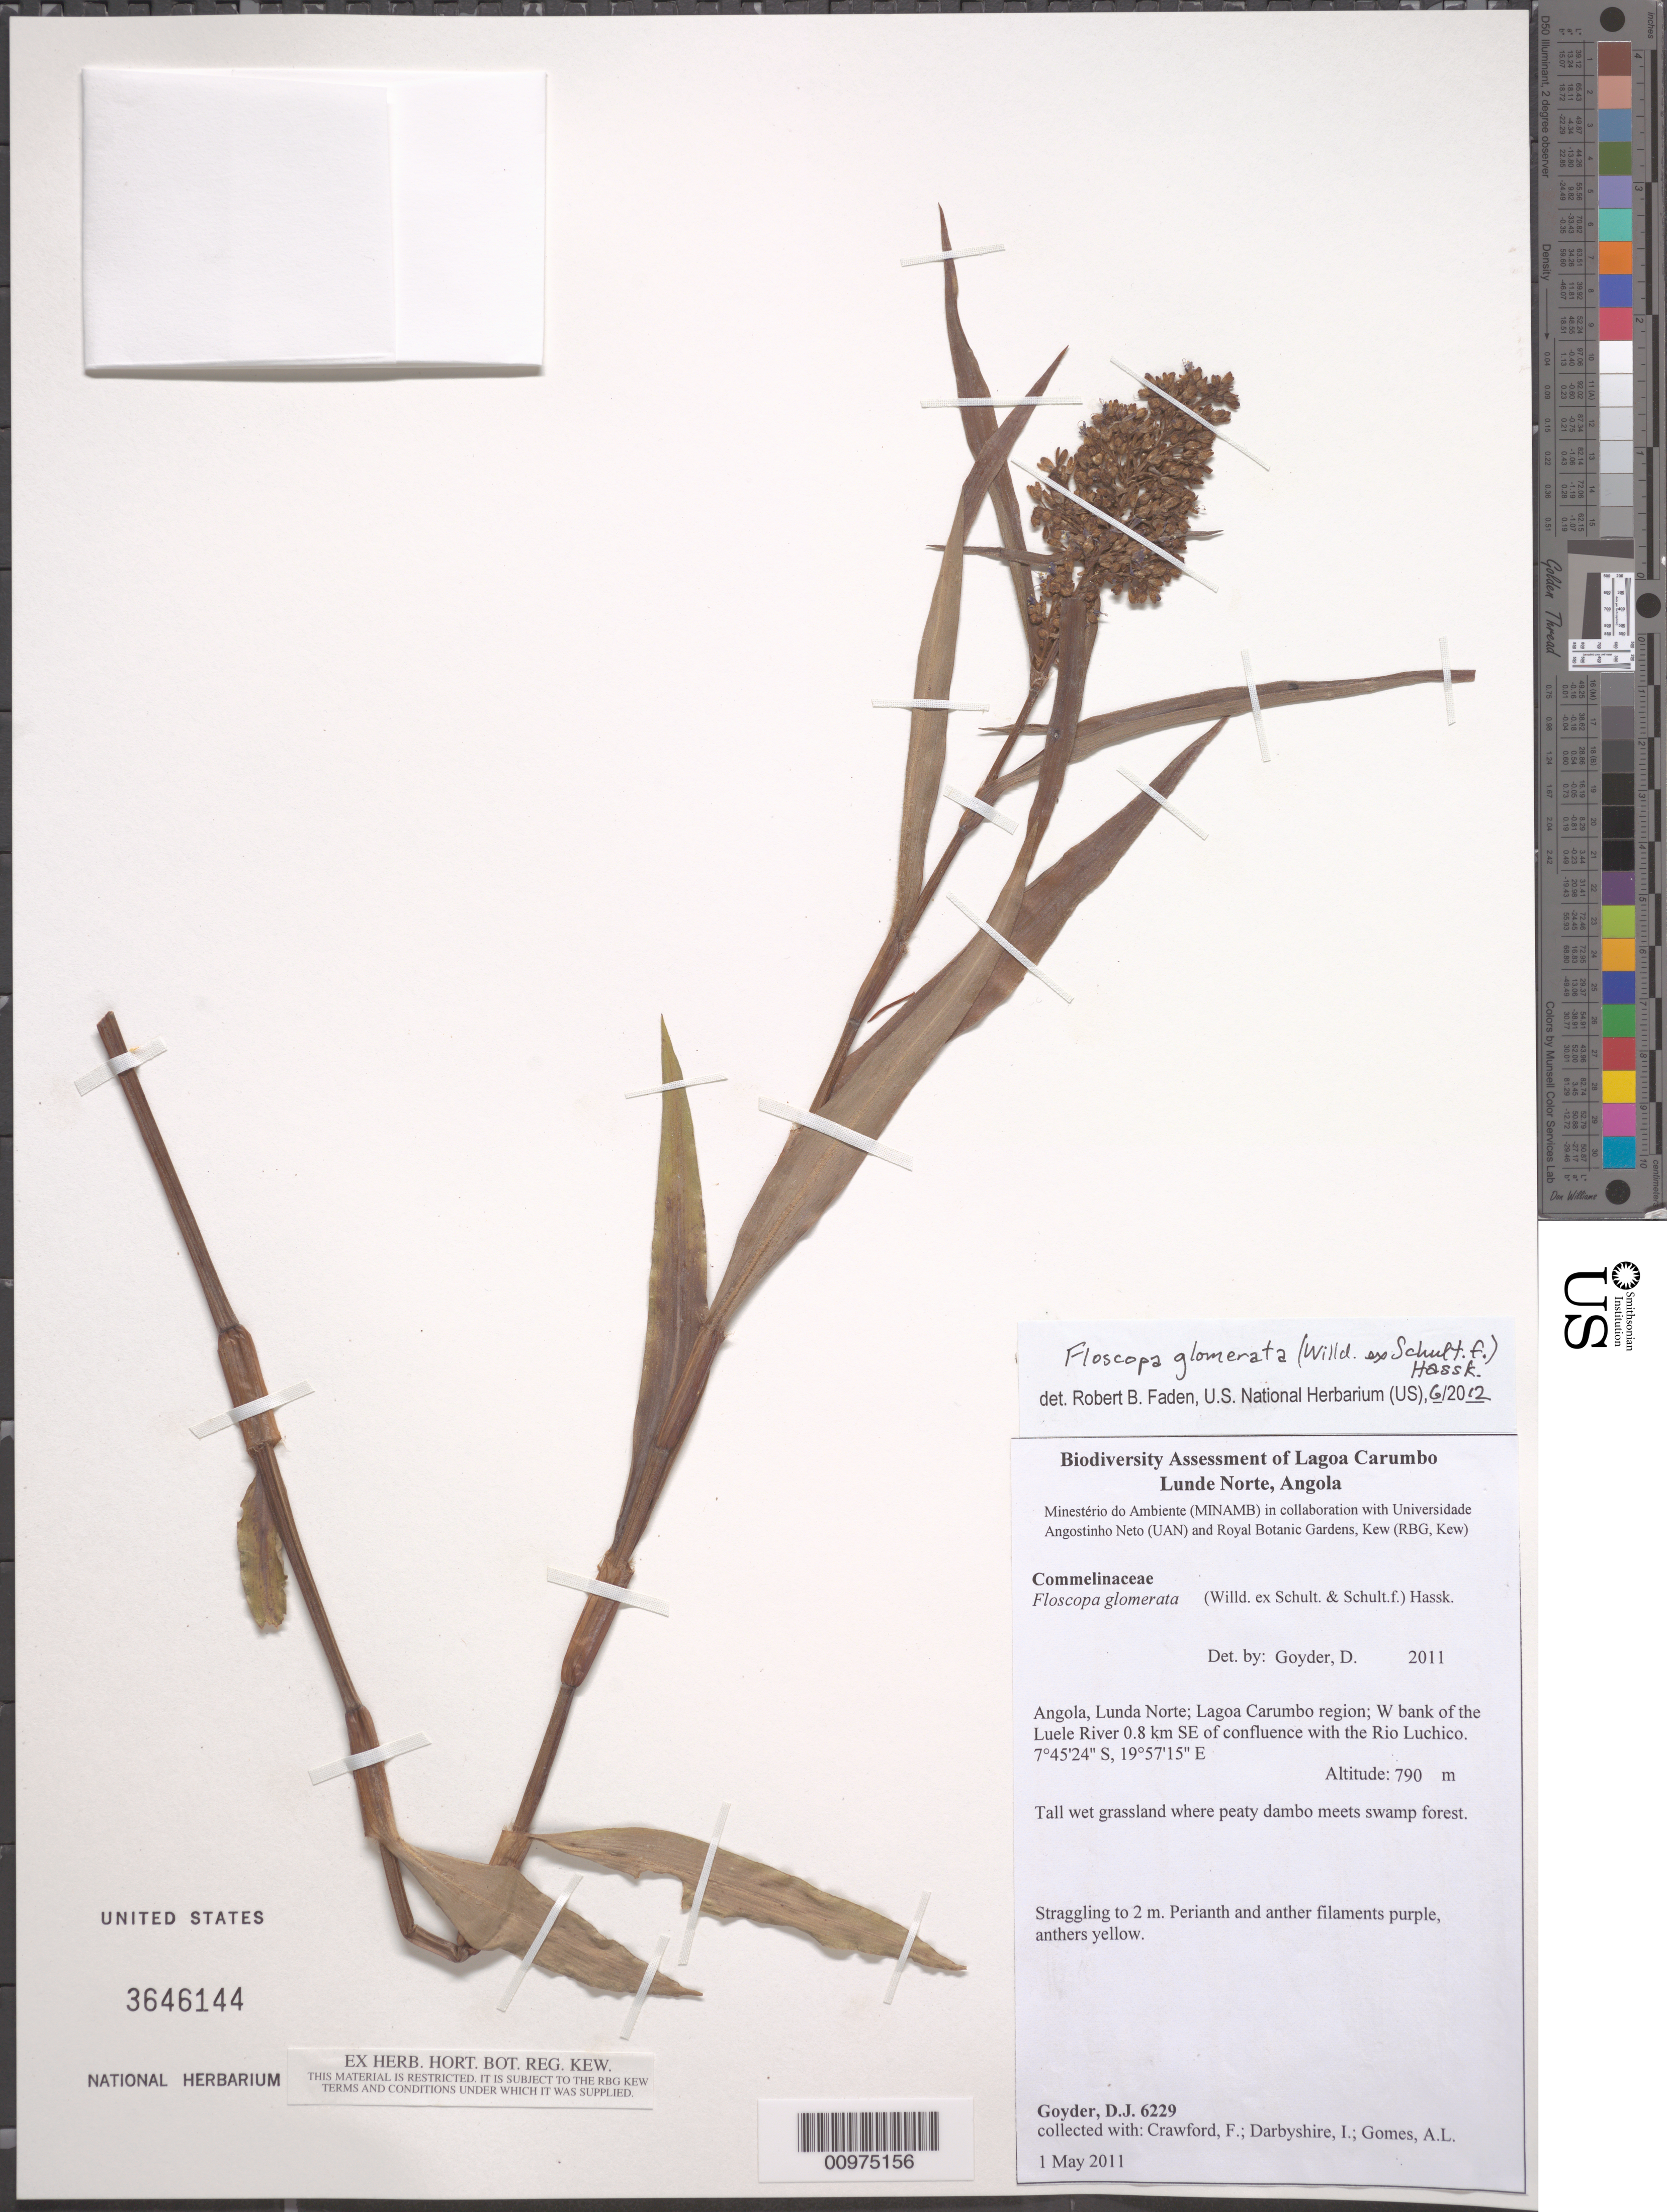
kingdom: Plantae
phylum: Tracheophyta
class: Liliopsida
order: Commelinales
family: Commelinaceae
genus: Floscopa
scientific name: Floscopa glomerata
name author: (Willd. ex Schult. & Schult. f.) Hassk.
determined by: Faden, Robert B., (US), Smithsonian Institution - National Museum of Natural History (UNITED STATES)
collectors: D. Goyder, F. Crawford, I. Darbyshire & A. L. Gomes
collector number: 6229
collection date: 2011-05-01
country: Angola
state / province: Lunda Norte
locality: Lagoa Carumbo region; W bank of the Luele River 0.8 km SE of confluence with the Rio Luchico.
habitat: Tall wet grassland where peaty dambo meets swamp forest.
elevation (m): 790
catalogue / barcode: US 3646144